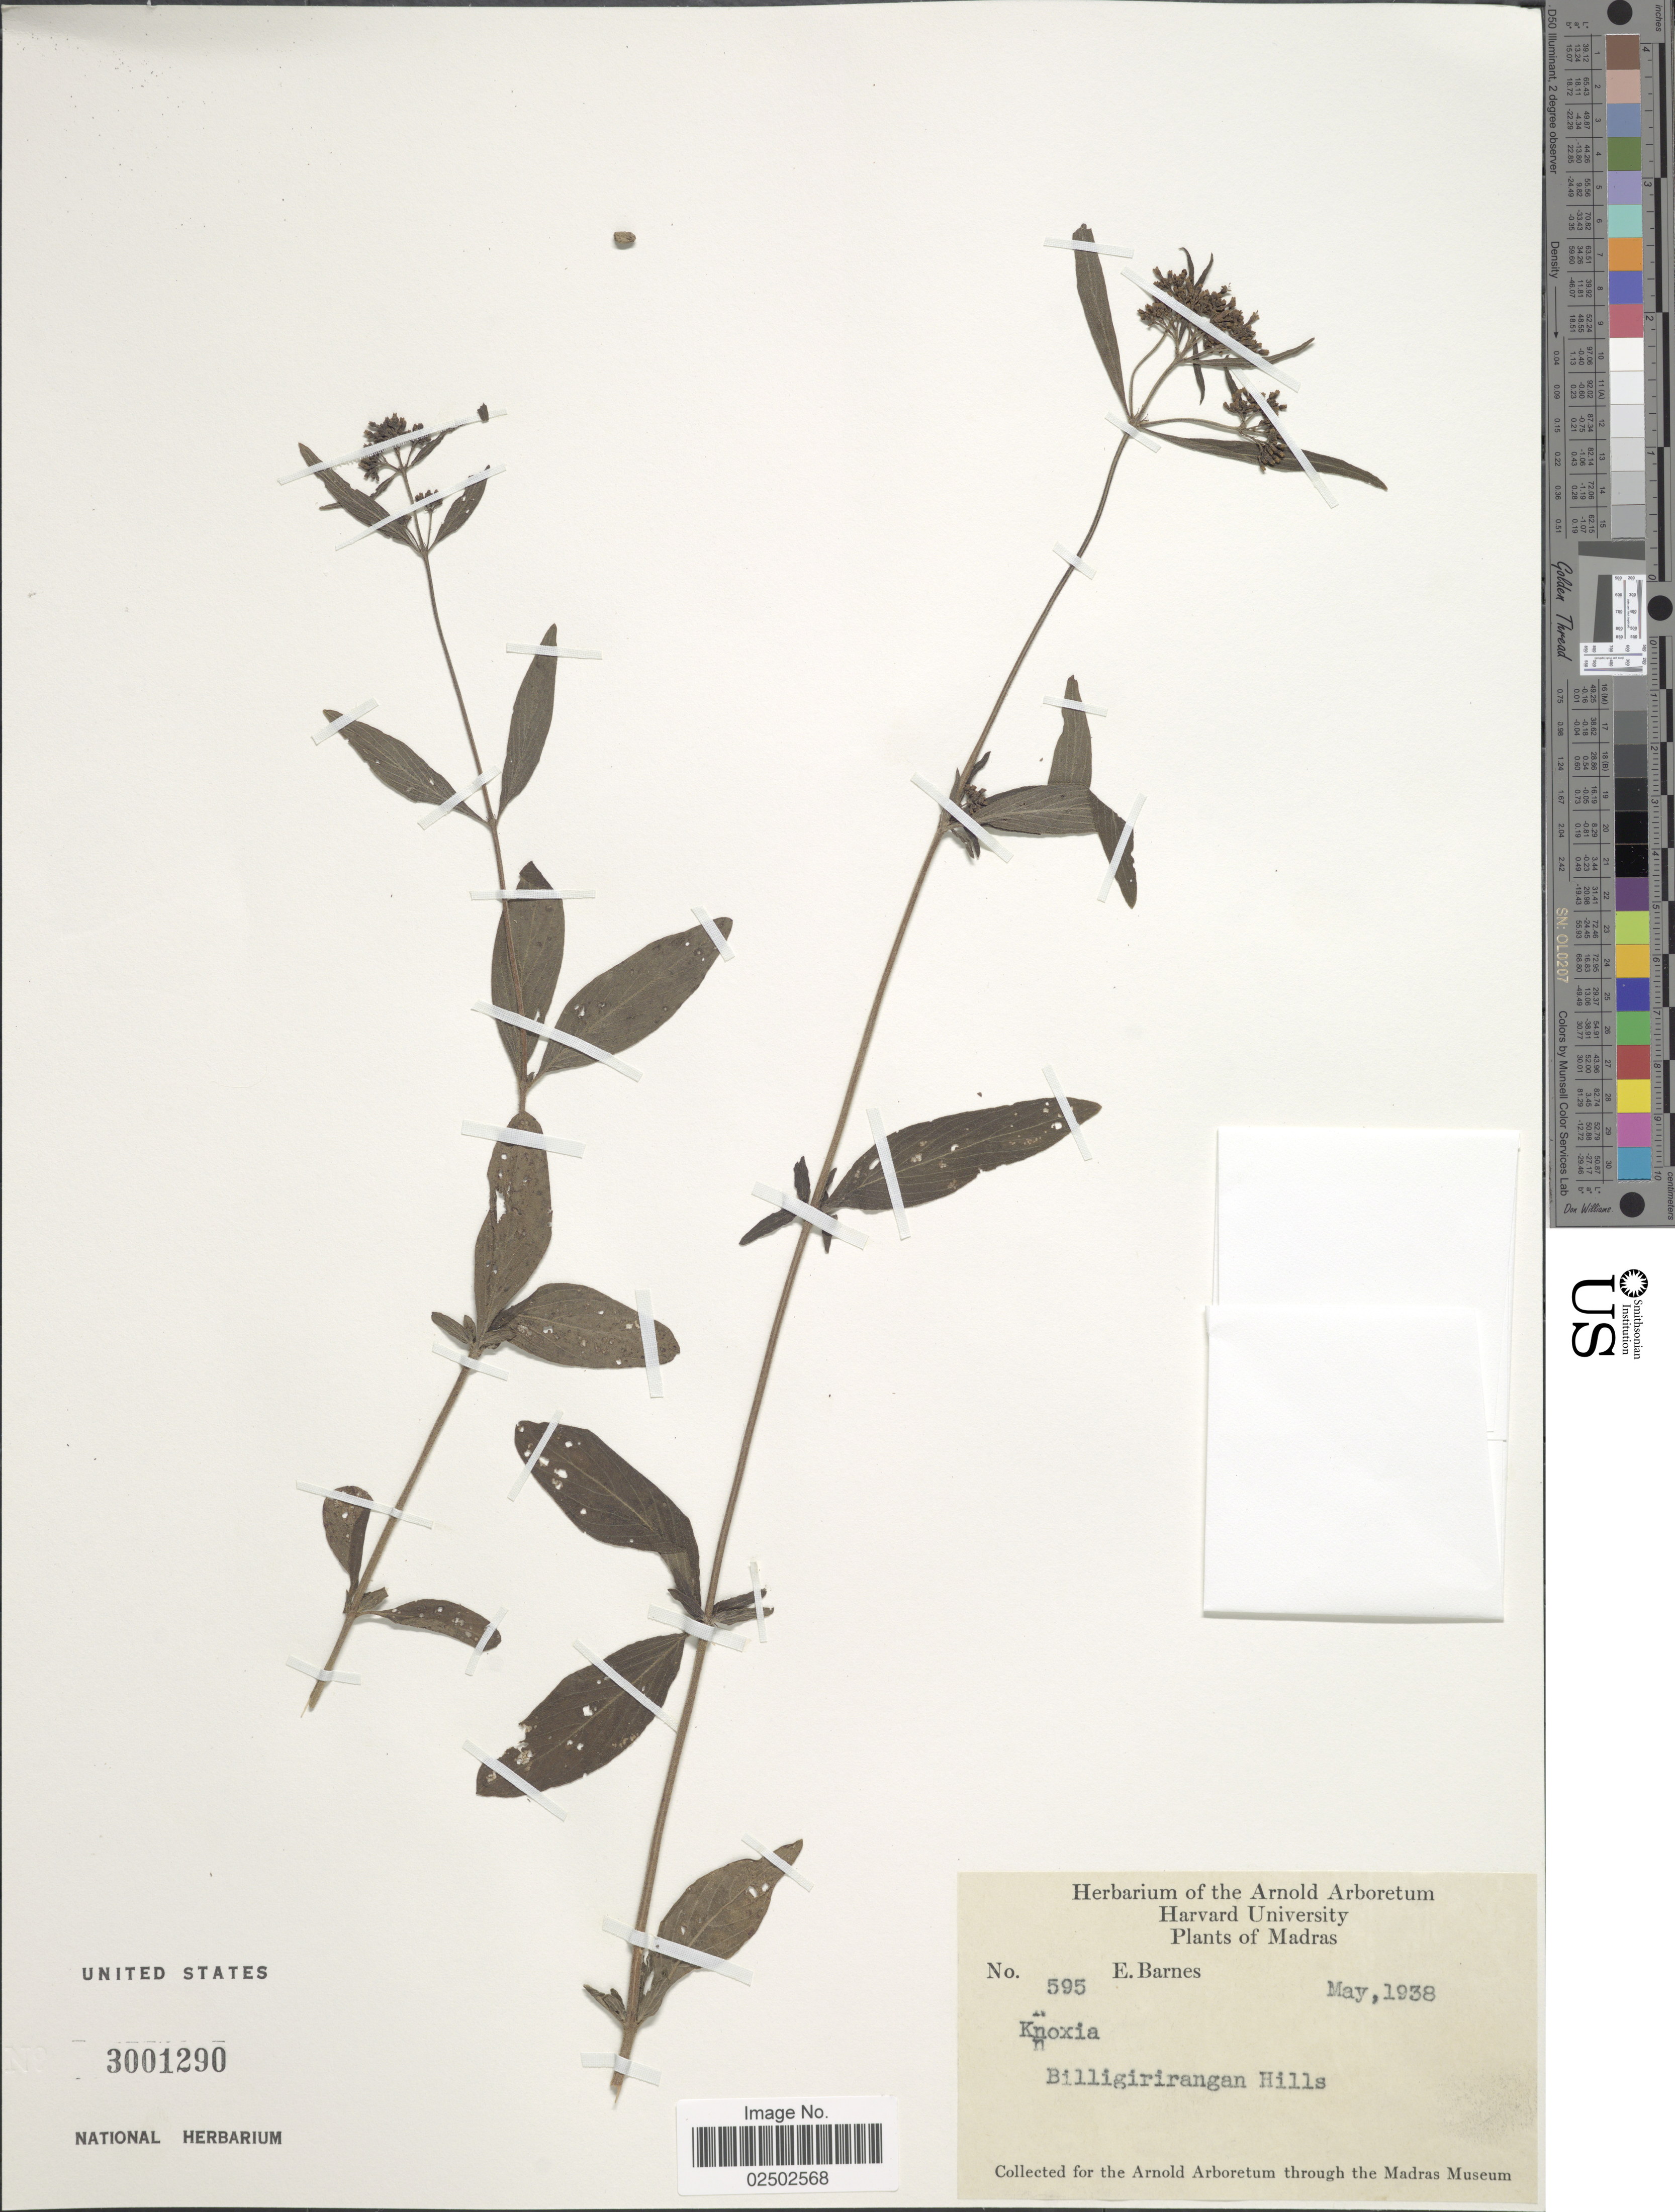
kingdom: Plantae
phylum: Tracheophyta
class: Magnoliopsida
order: Gentianales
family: Rubiaceae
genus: Knoxia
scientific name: Knoxia sp.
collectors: E. Barnes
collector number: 595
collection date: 1938-05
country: India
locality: Madras, Billigirirangan Hills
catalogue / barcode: US 3001290